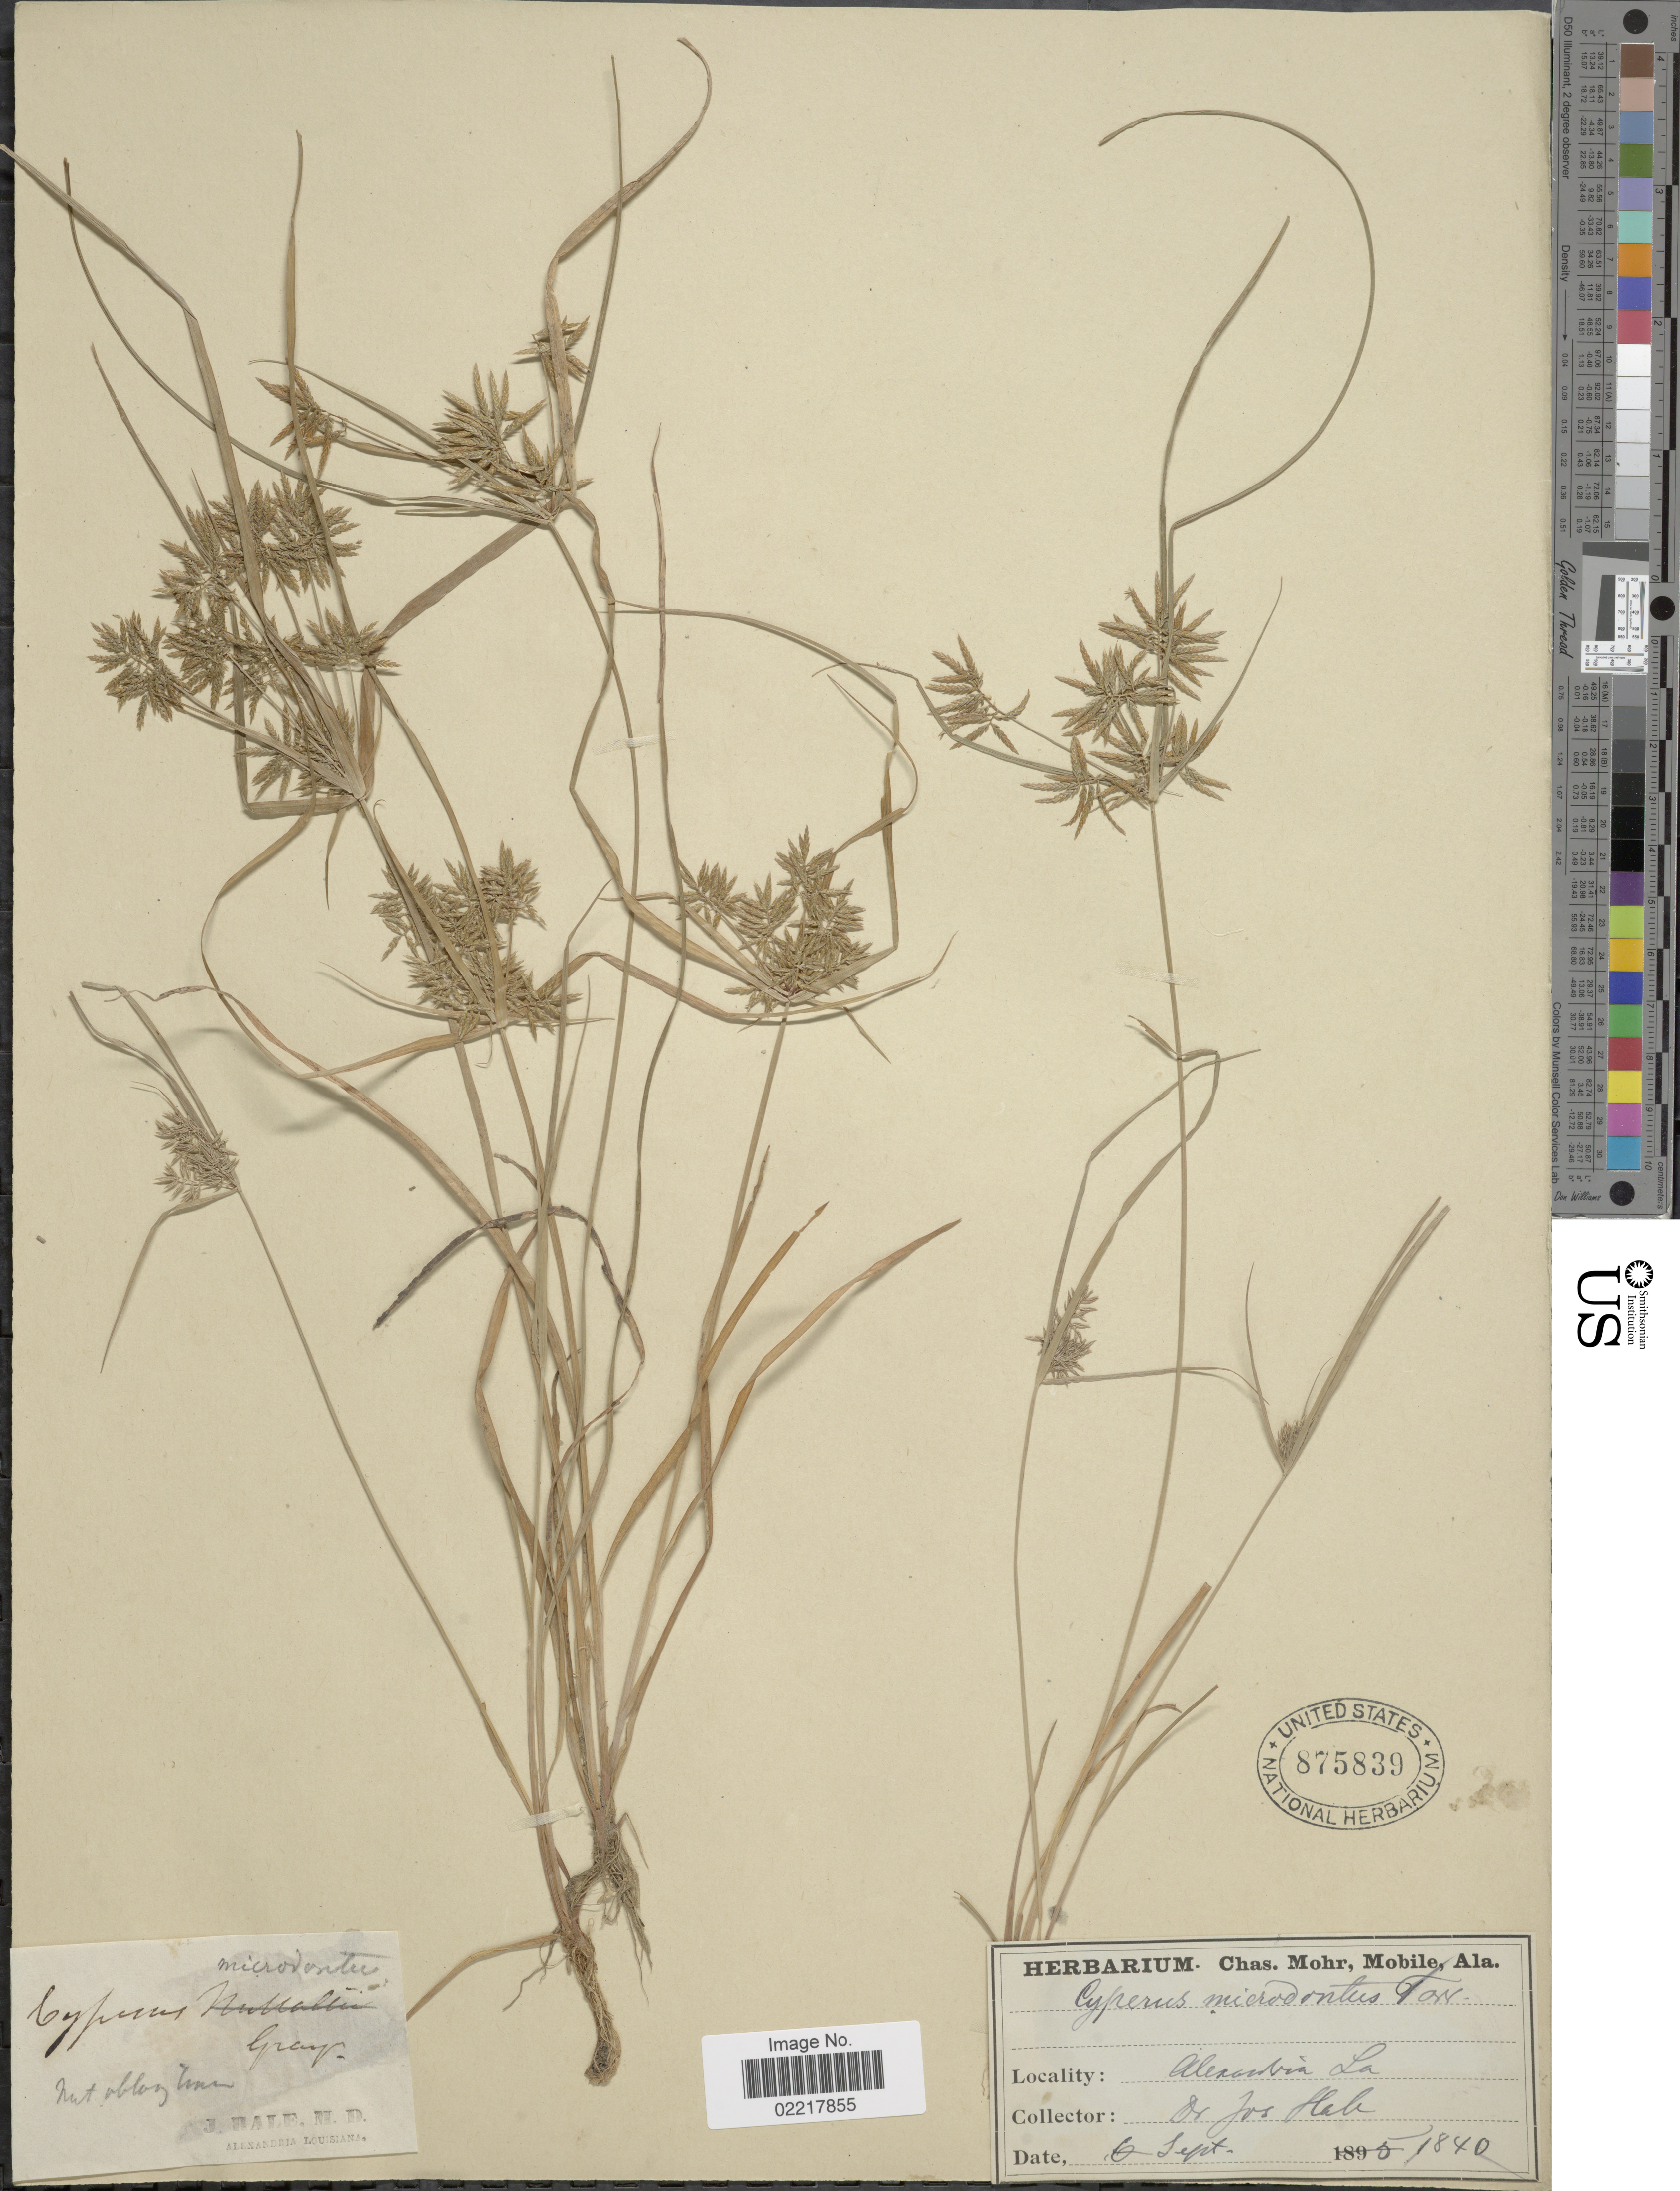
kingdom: Plantae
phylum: Tracheophyta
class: Liliopsida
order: Poales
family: Cyperaceae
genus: Cyperus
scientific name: Cyperus polystachyos var. texensis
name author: (Torr.) Fernald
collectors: J. Hale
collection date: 1840-09-06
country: United States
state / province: Louisiana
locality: Alexandria.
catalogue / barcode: US 875839